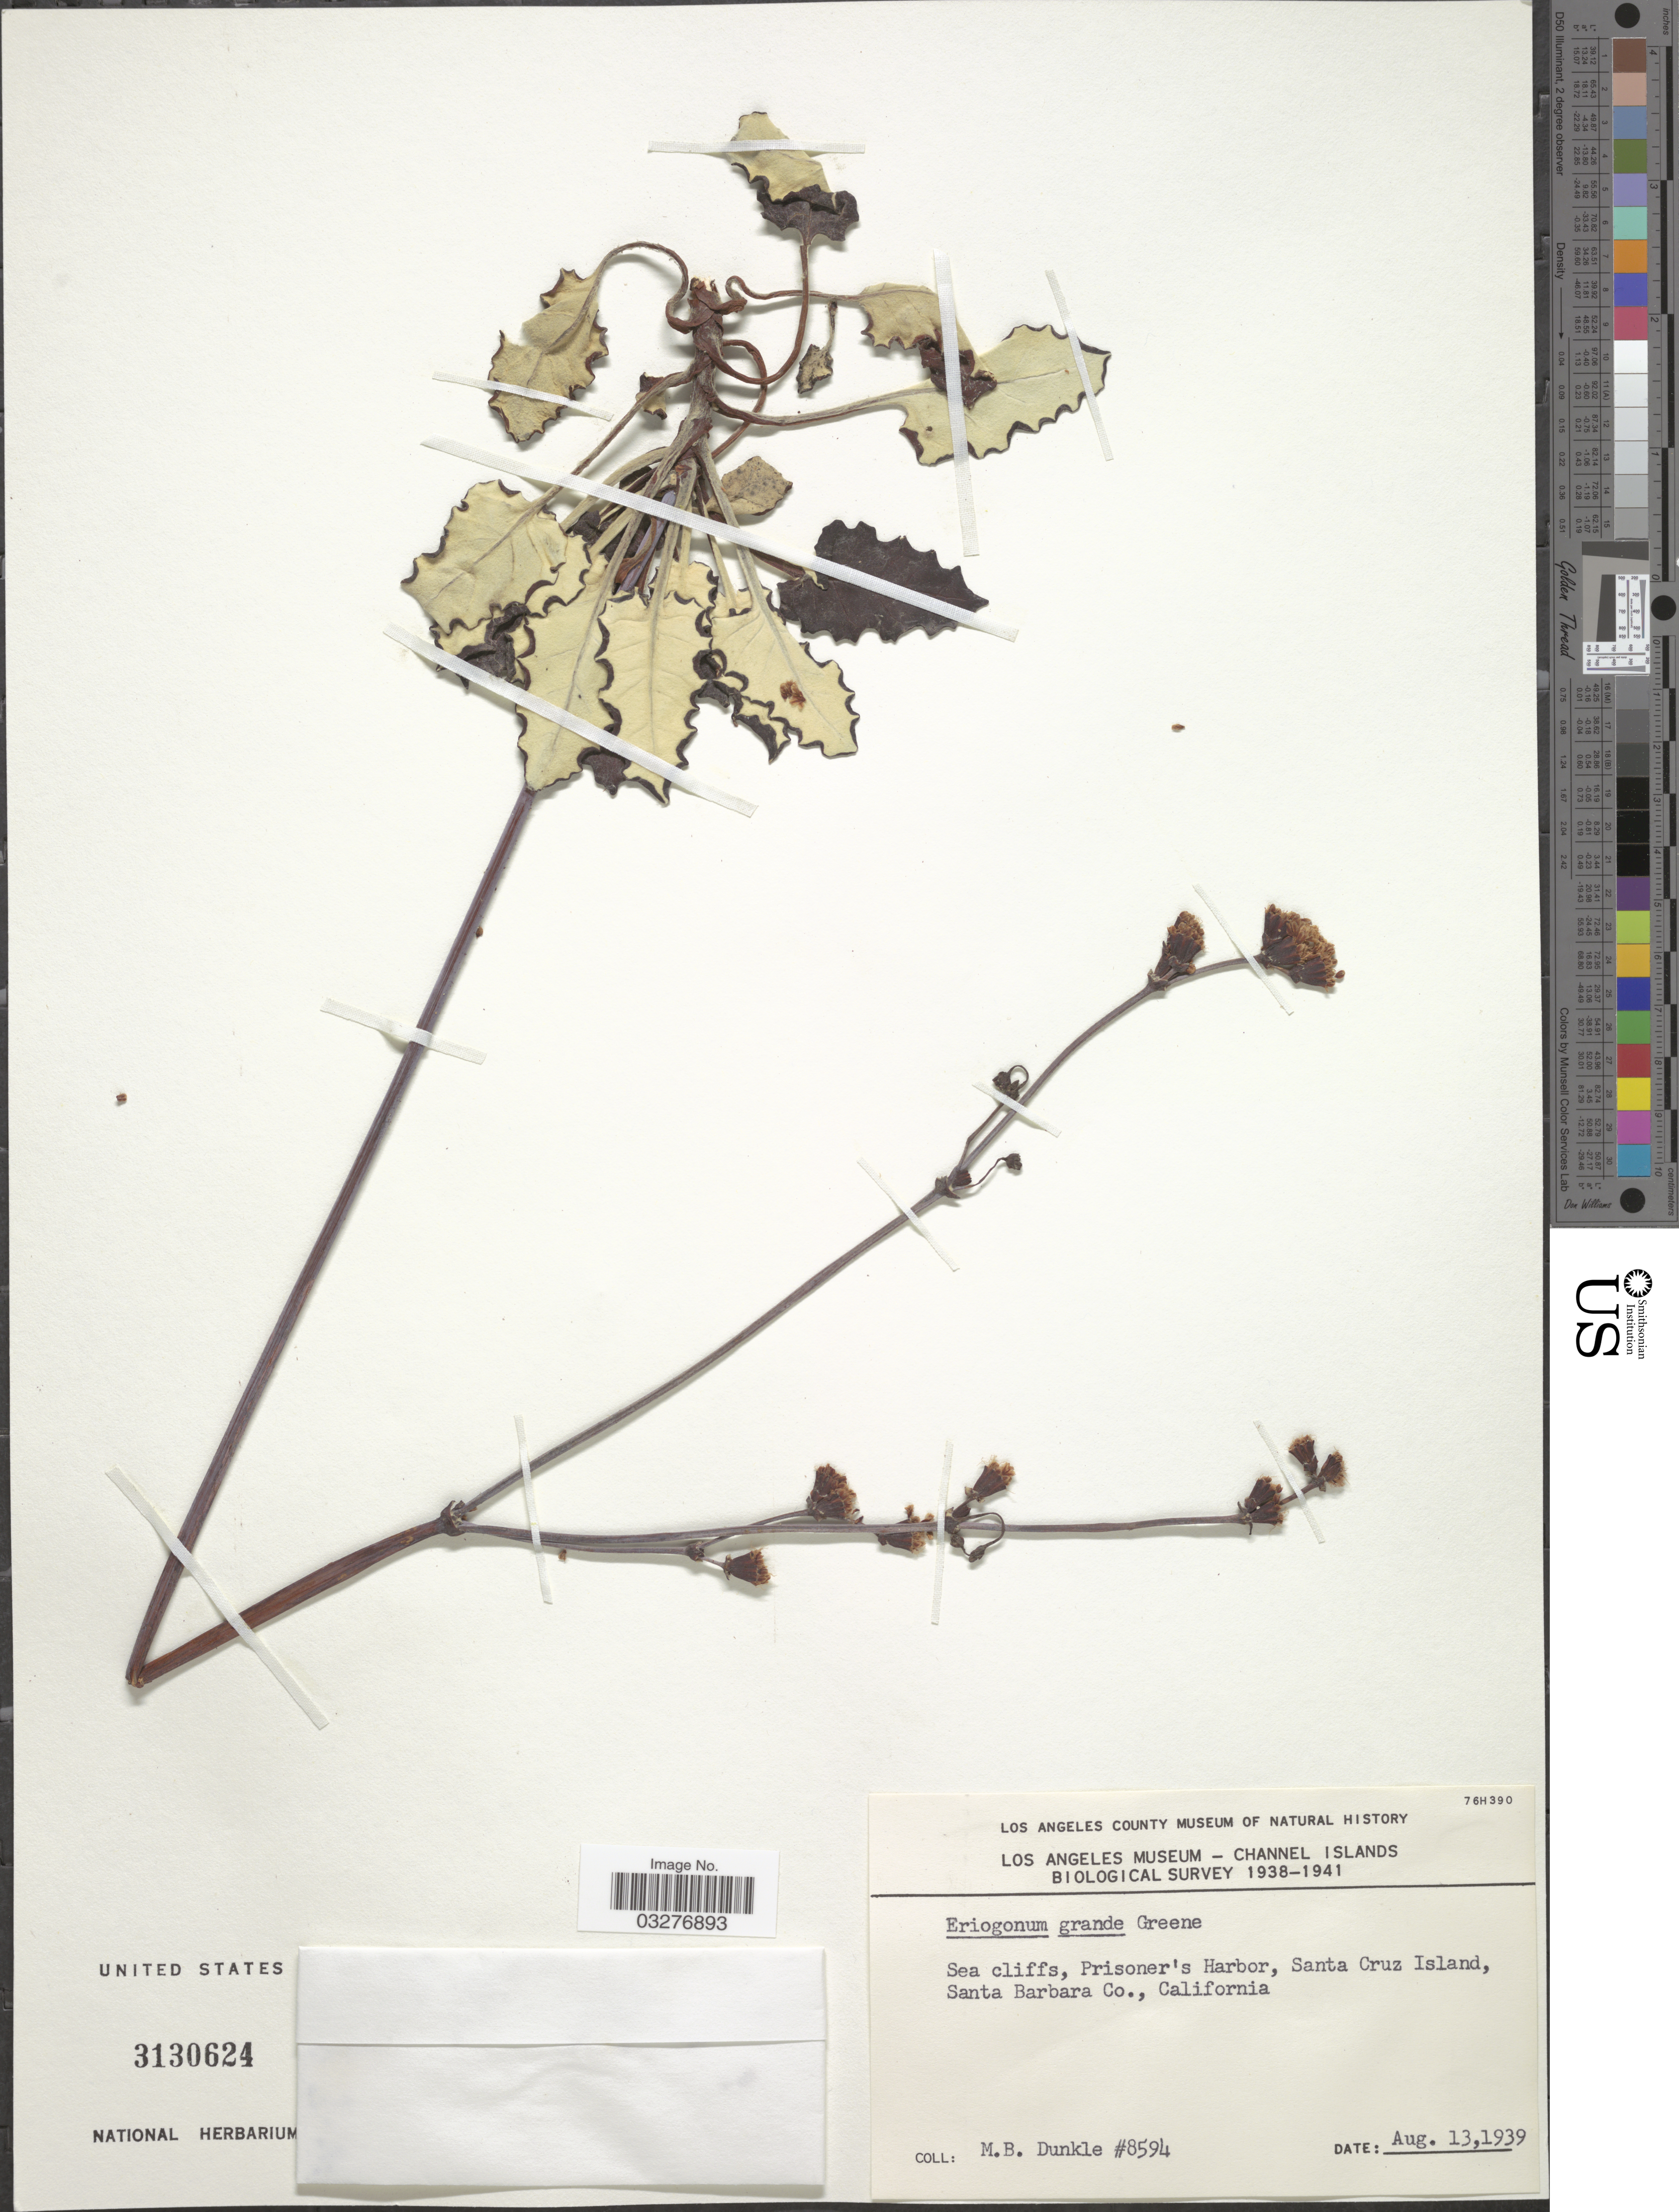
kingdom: Plantae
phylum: Tracheophyta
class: Magnoliopsida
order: Caryophyllales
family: Polygonaceae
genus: Eriogonum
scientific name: Eriogonum grande var. grande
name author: Greene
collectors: M. Dunkle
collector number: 8594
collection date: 1939-08-13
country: United States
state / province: California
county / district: Santa Barbara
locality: Sea cliffs, Prisoner's Harbor, Santa Cruz Island, Santa Barbara Co.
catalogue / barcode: US 3130624